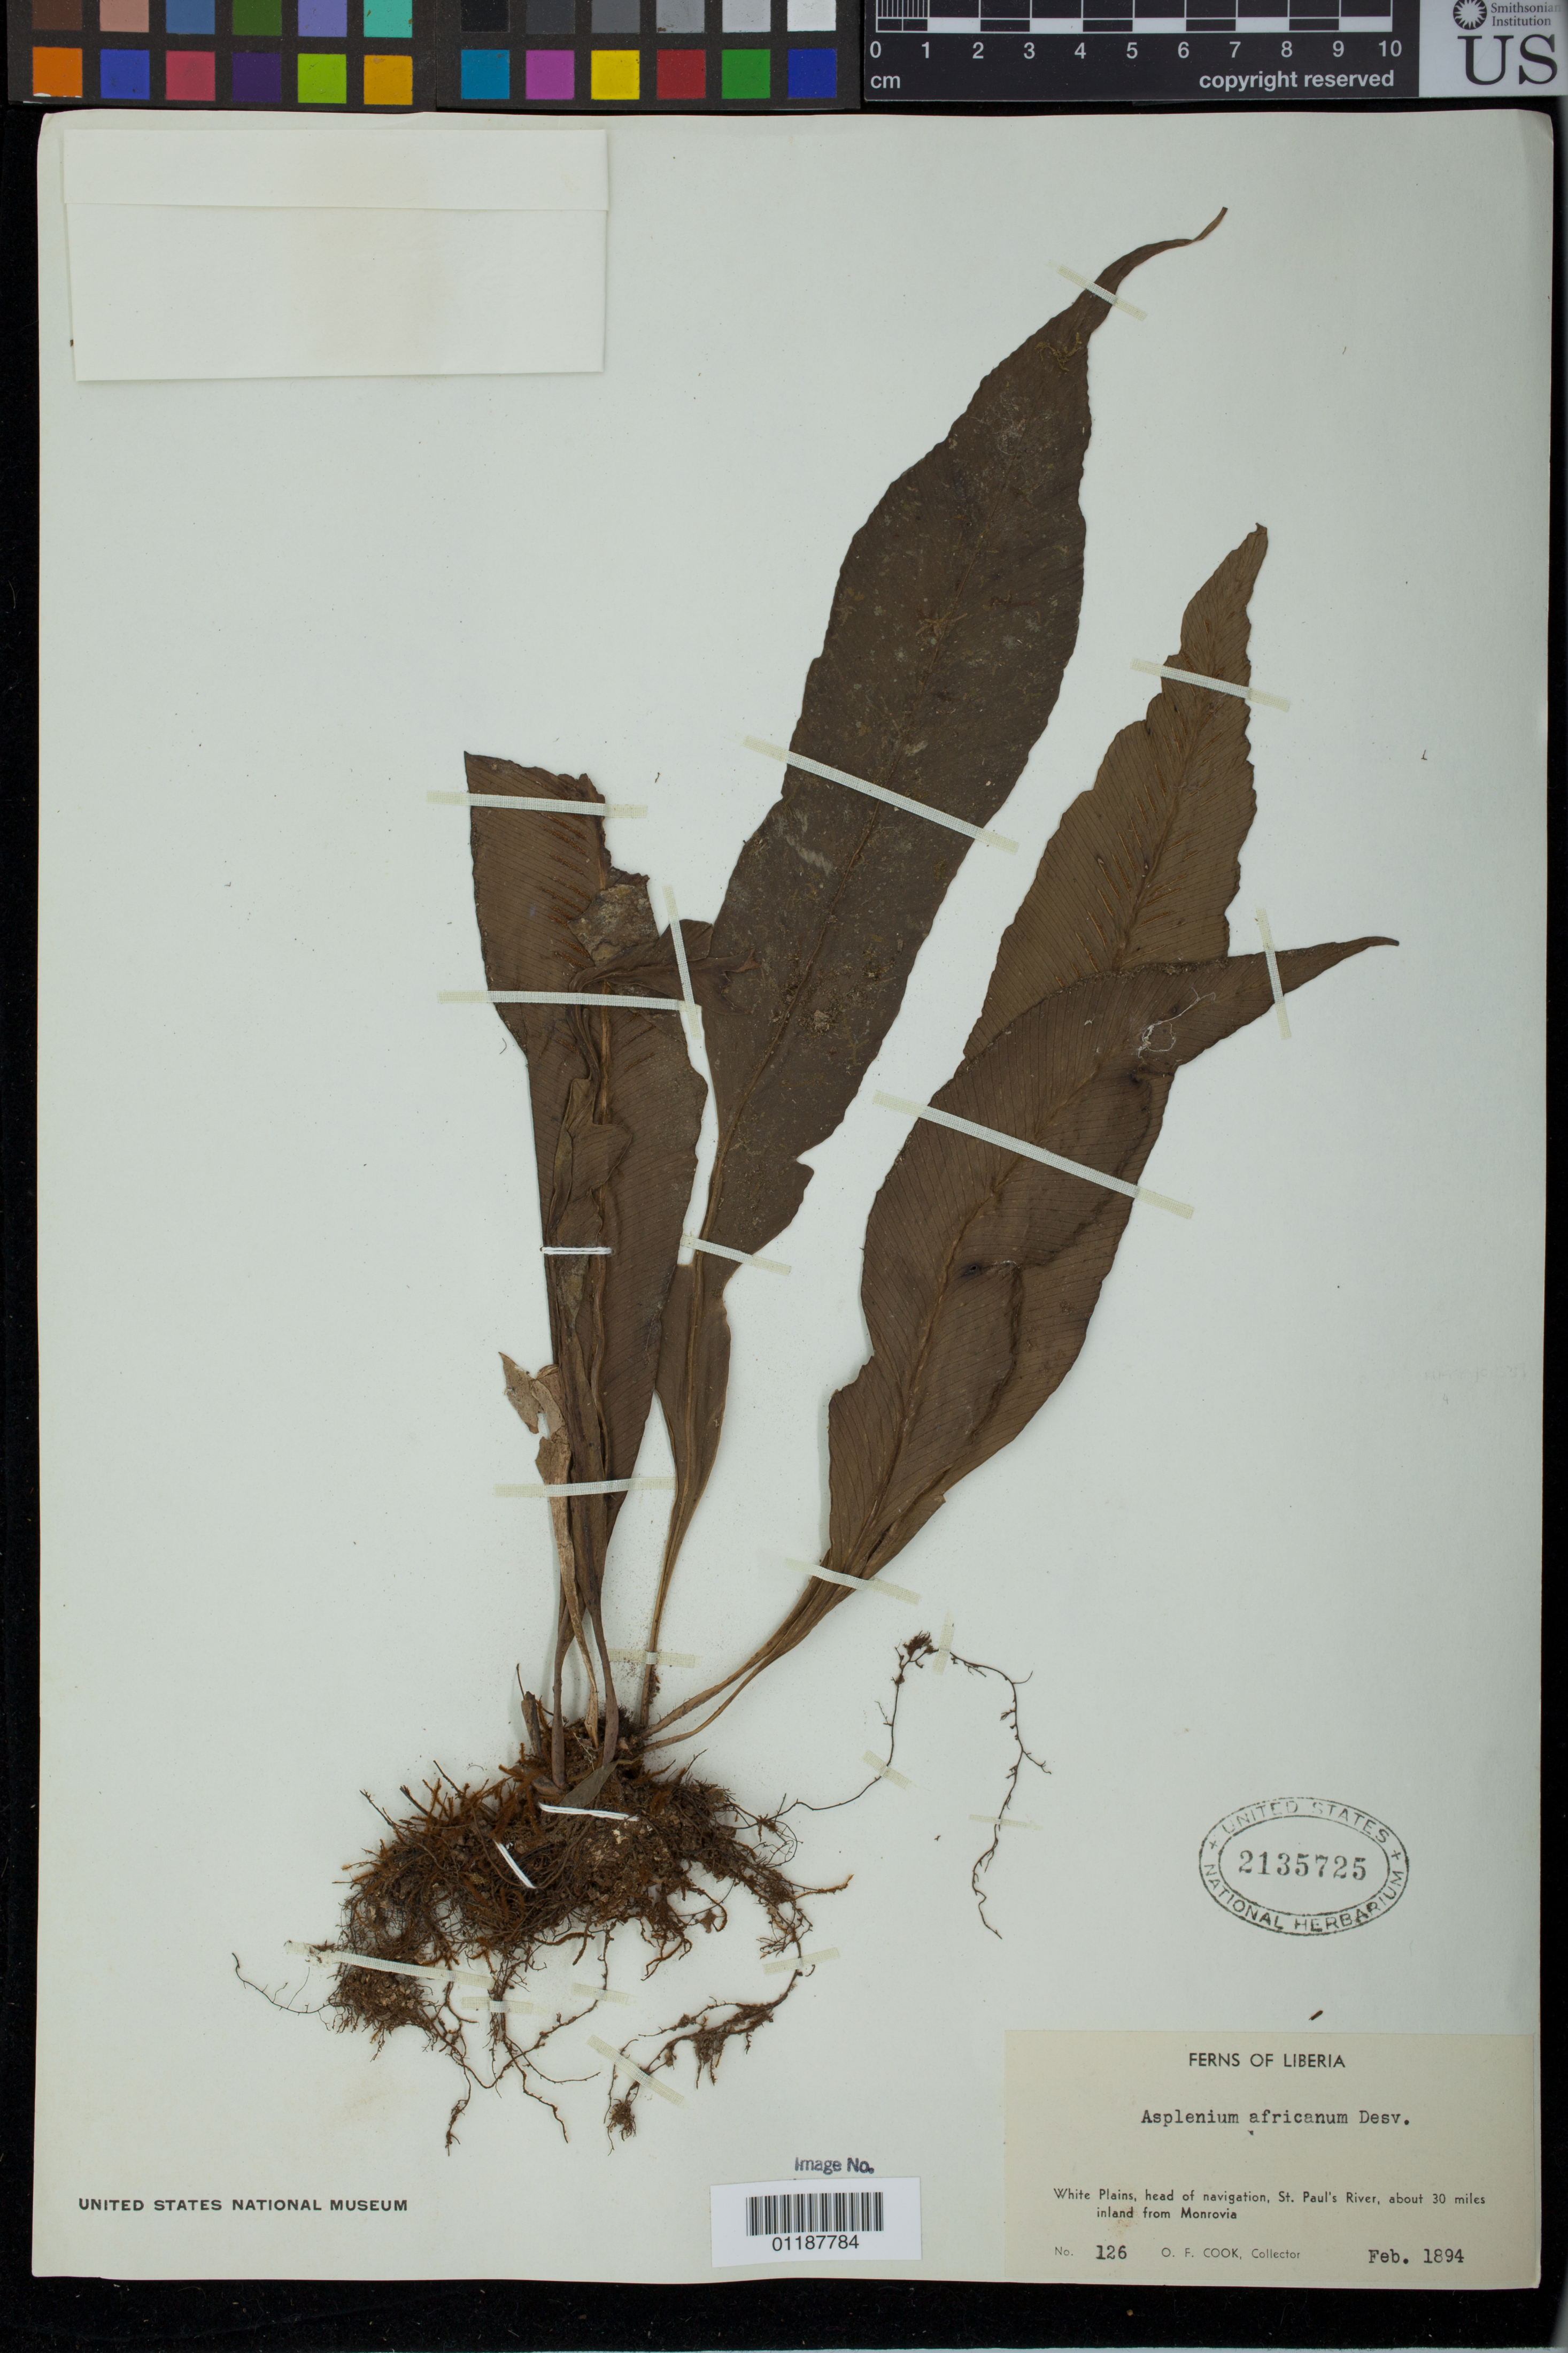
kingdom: Plantae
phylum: Tracheophyta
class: Polypodiopsida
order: Polypodiales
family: Aspleniaceae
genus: Asplenium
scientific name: Asplenium africanum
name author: Desv.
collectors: O. F. Cook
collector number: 126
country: Liberia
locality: White Plains, head of navigation, St. Paul's River, about 30 mi. inland from Monrovia.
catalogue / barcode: US 2135725